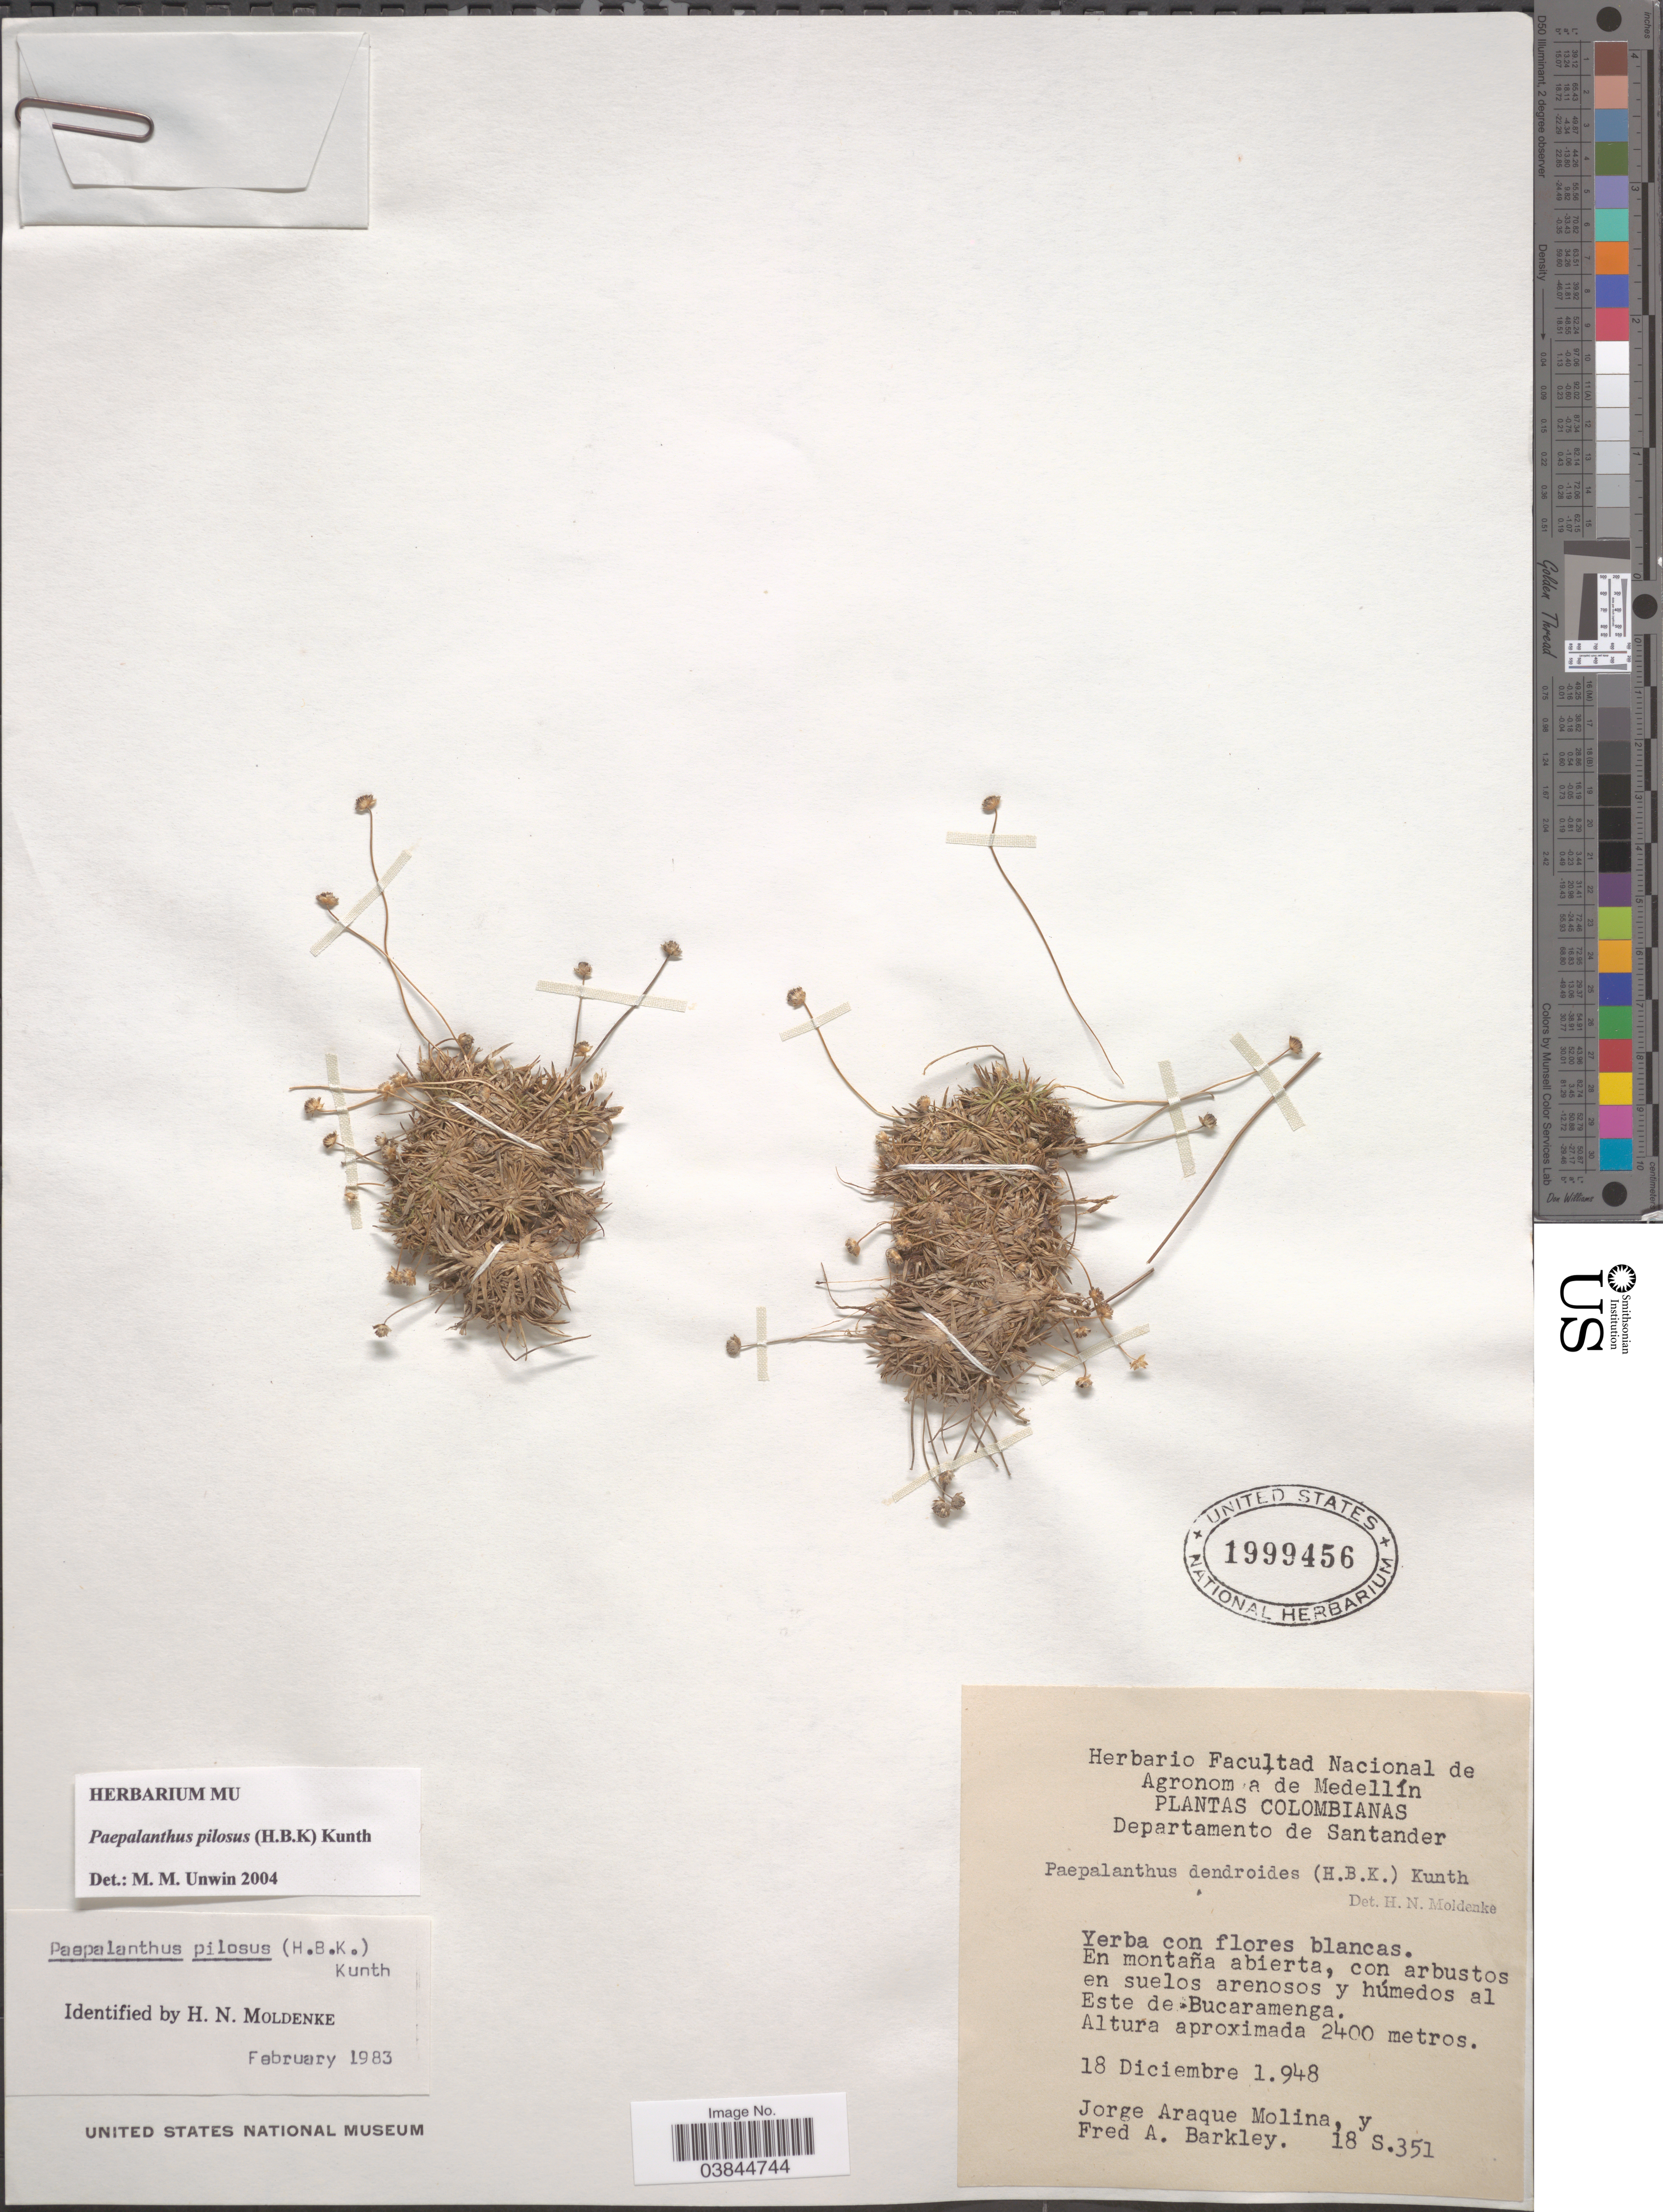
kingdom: Plantae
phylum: Tracheophyta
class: Liliopsida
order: Poales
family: Eriocaulaceae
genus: Paepalanthus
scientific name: Paepalanthus pilosus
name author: (Kunth) Kunth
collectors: J. Araque Molina & F. A. Barkley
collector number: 18S351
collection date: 1948-12-18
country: Colombia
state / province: Santander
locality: Departamento de Santander. Al Este de Bucaramenga.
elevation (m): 2400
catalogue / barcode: US 1999456